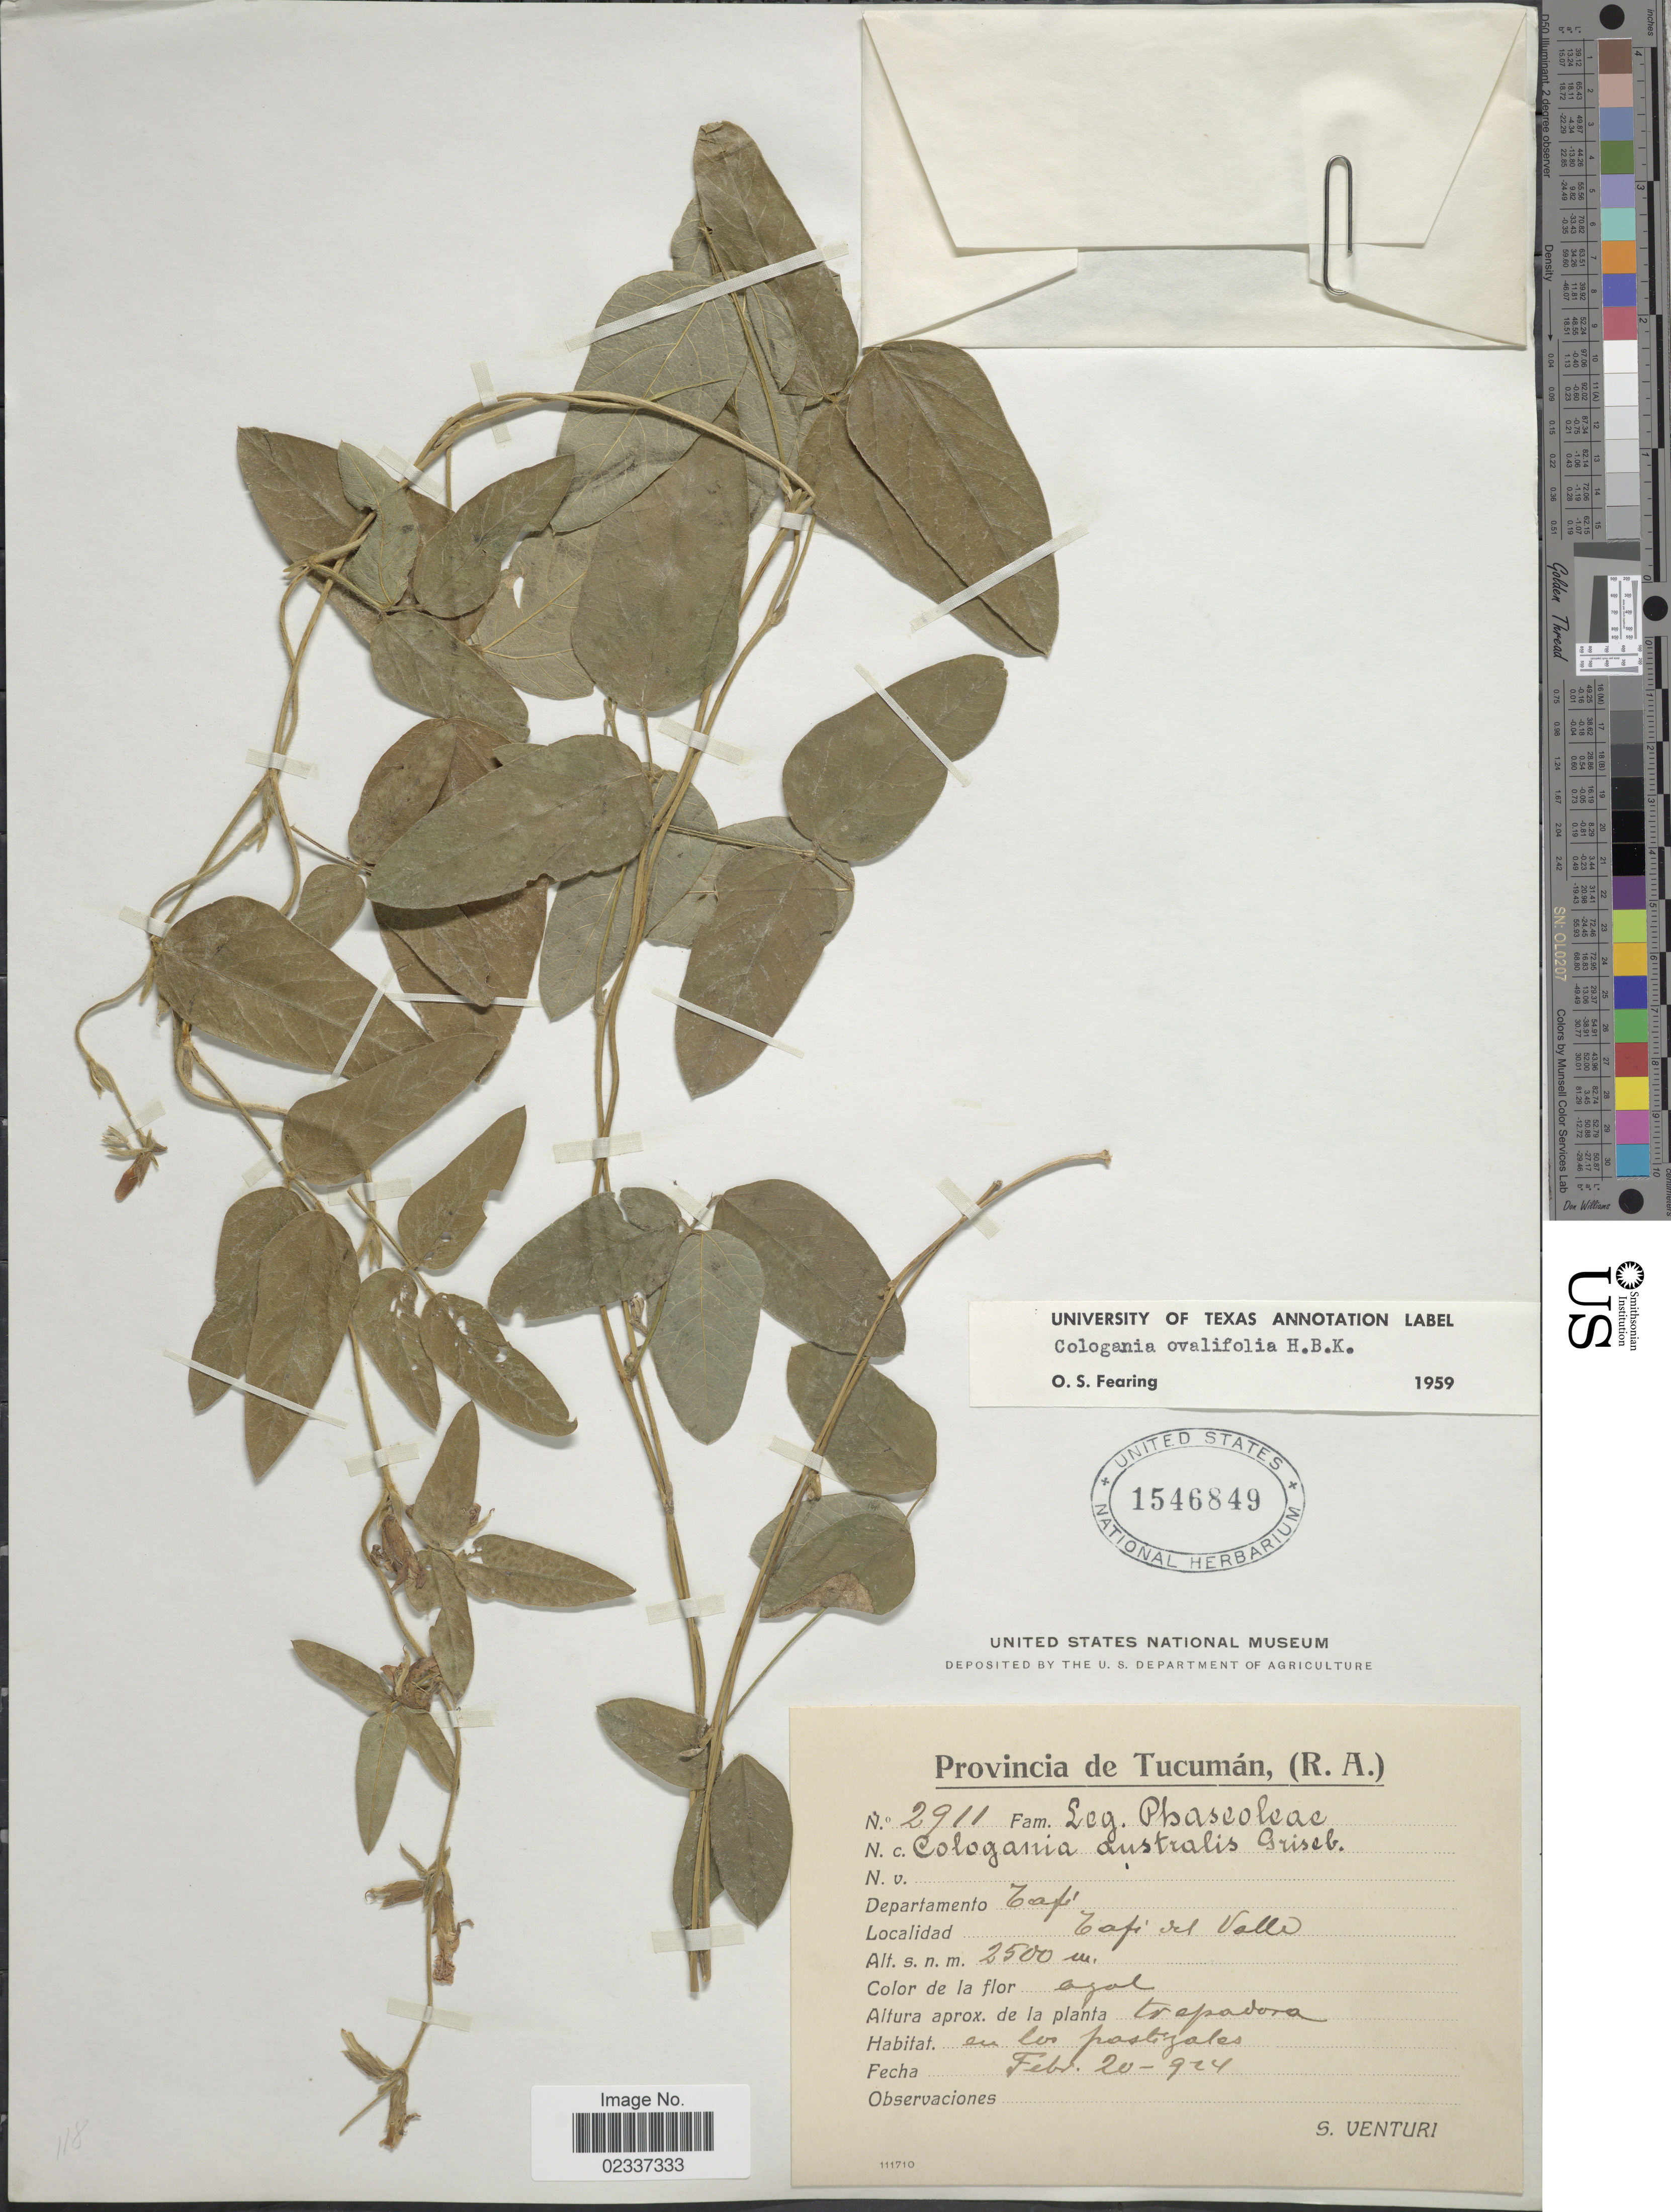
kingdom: Plantae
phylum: Tracheophyta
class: Magnoliopsida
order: Fabales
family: Fabaceae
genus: Cologania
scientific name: Cologania broussonetii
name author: (Balb.) DC.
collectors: S. Venturi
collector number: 2911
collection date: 1924-02-20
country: Argentina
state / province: Tucuman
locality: Departamento Tafi, Tafi del Valle.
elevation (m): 2500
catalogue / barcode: US 1546849